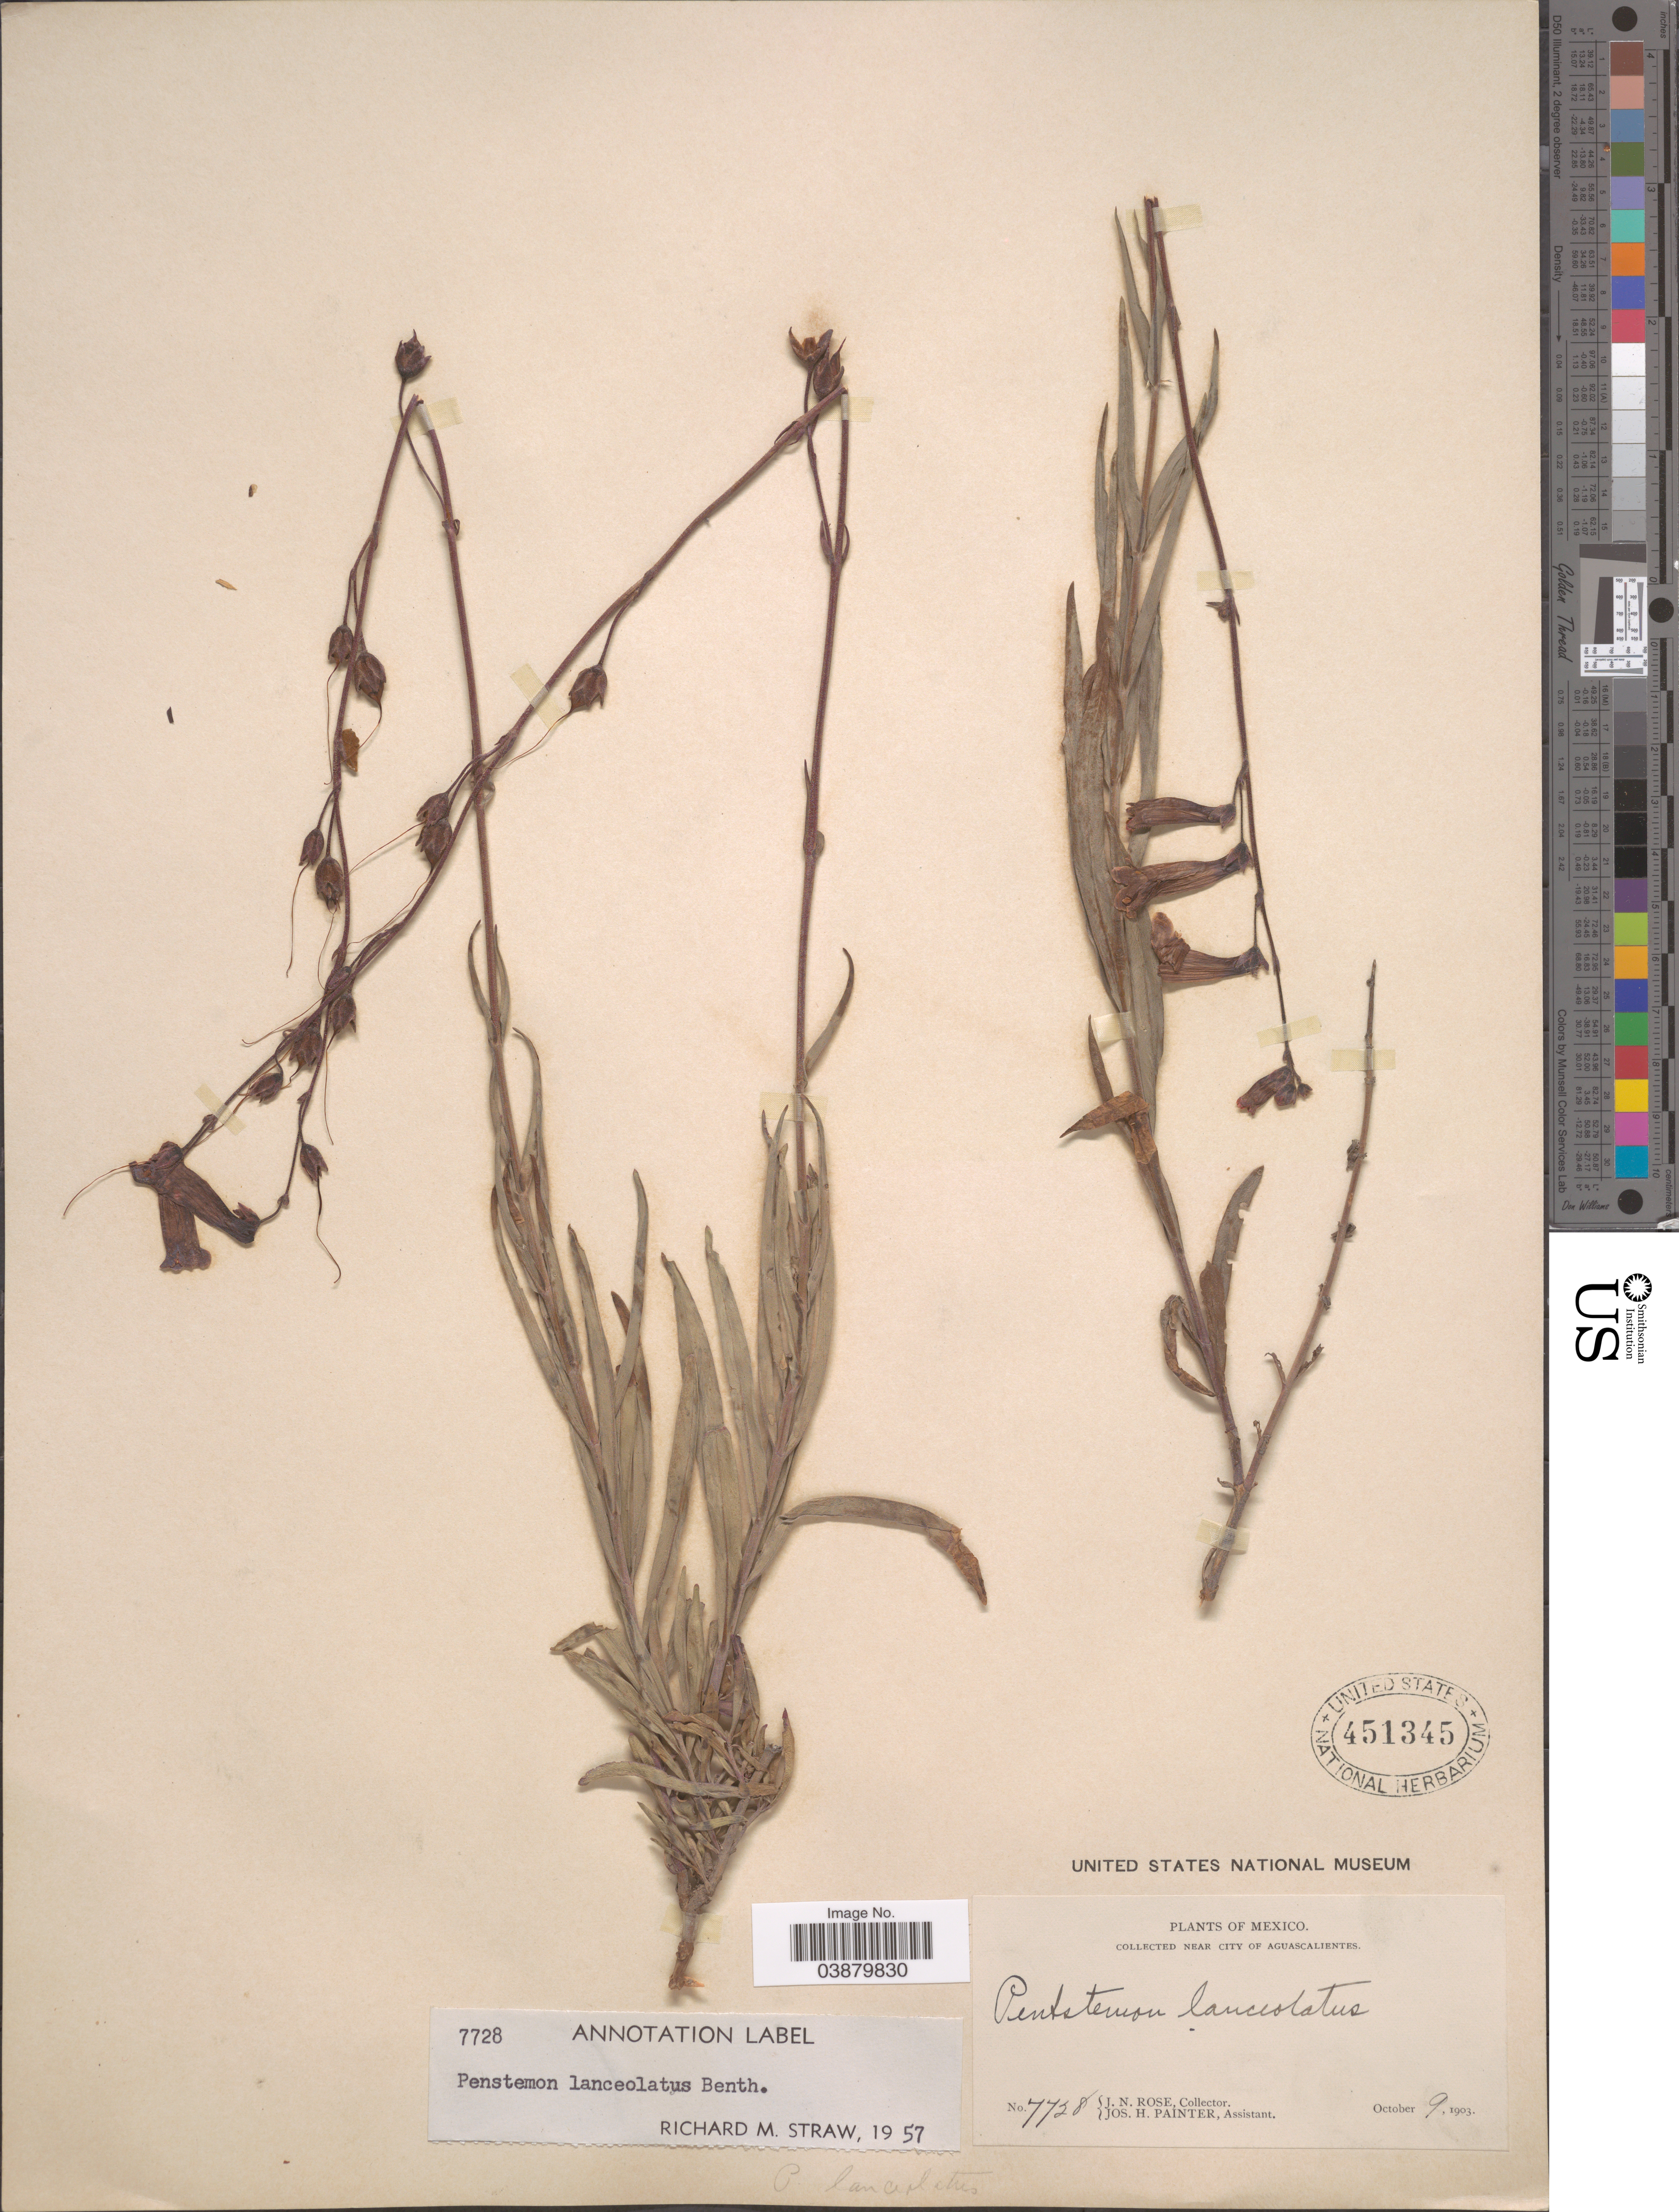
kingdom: Plantae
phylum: Tracheophyta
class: Magnoliopsida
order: Lamiales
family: Plantaginaceae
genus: Penstemon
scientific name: Penstemon lanceolatus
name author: Benth.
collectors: J. N. Rose & J. H. Painter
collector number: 7728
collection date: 1903-10-09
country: Mexico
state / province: Aguascalientes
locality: Near city of Aguascalientes.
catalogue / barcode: US 451345